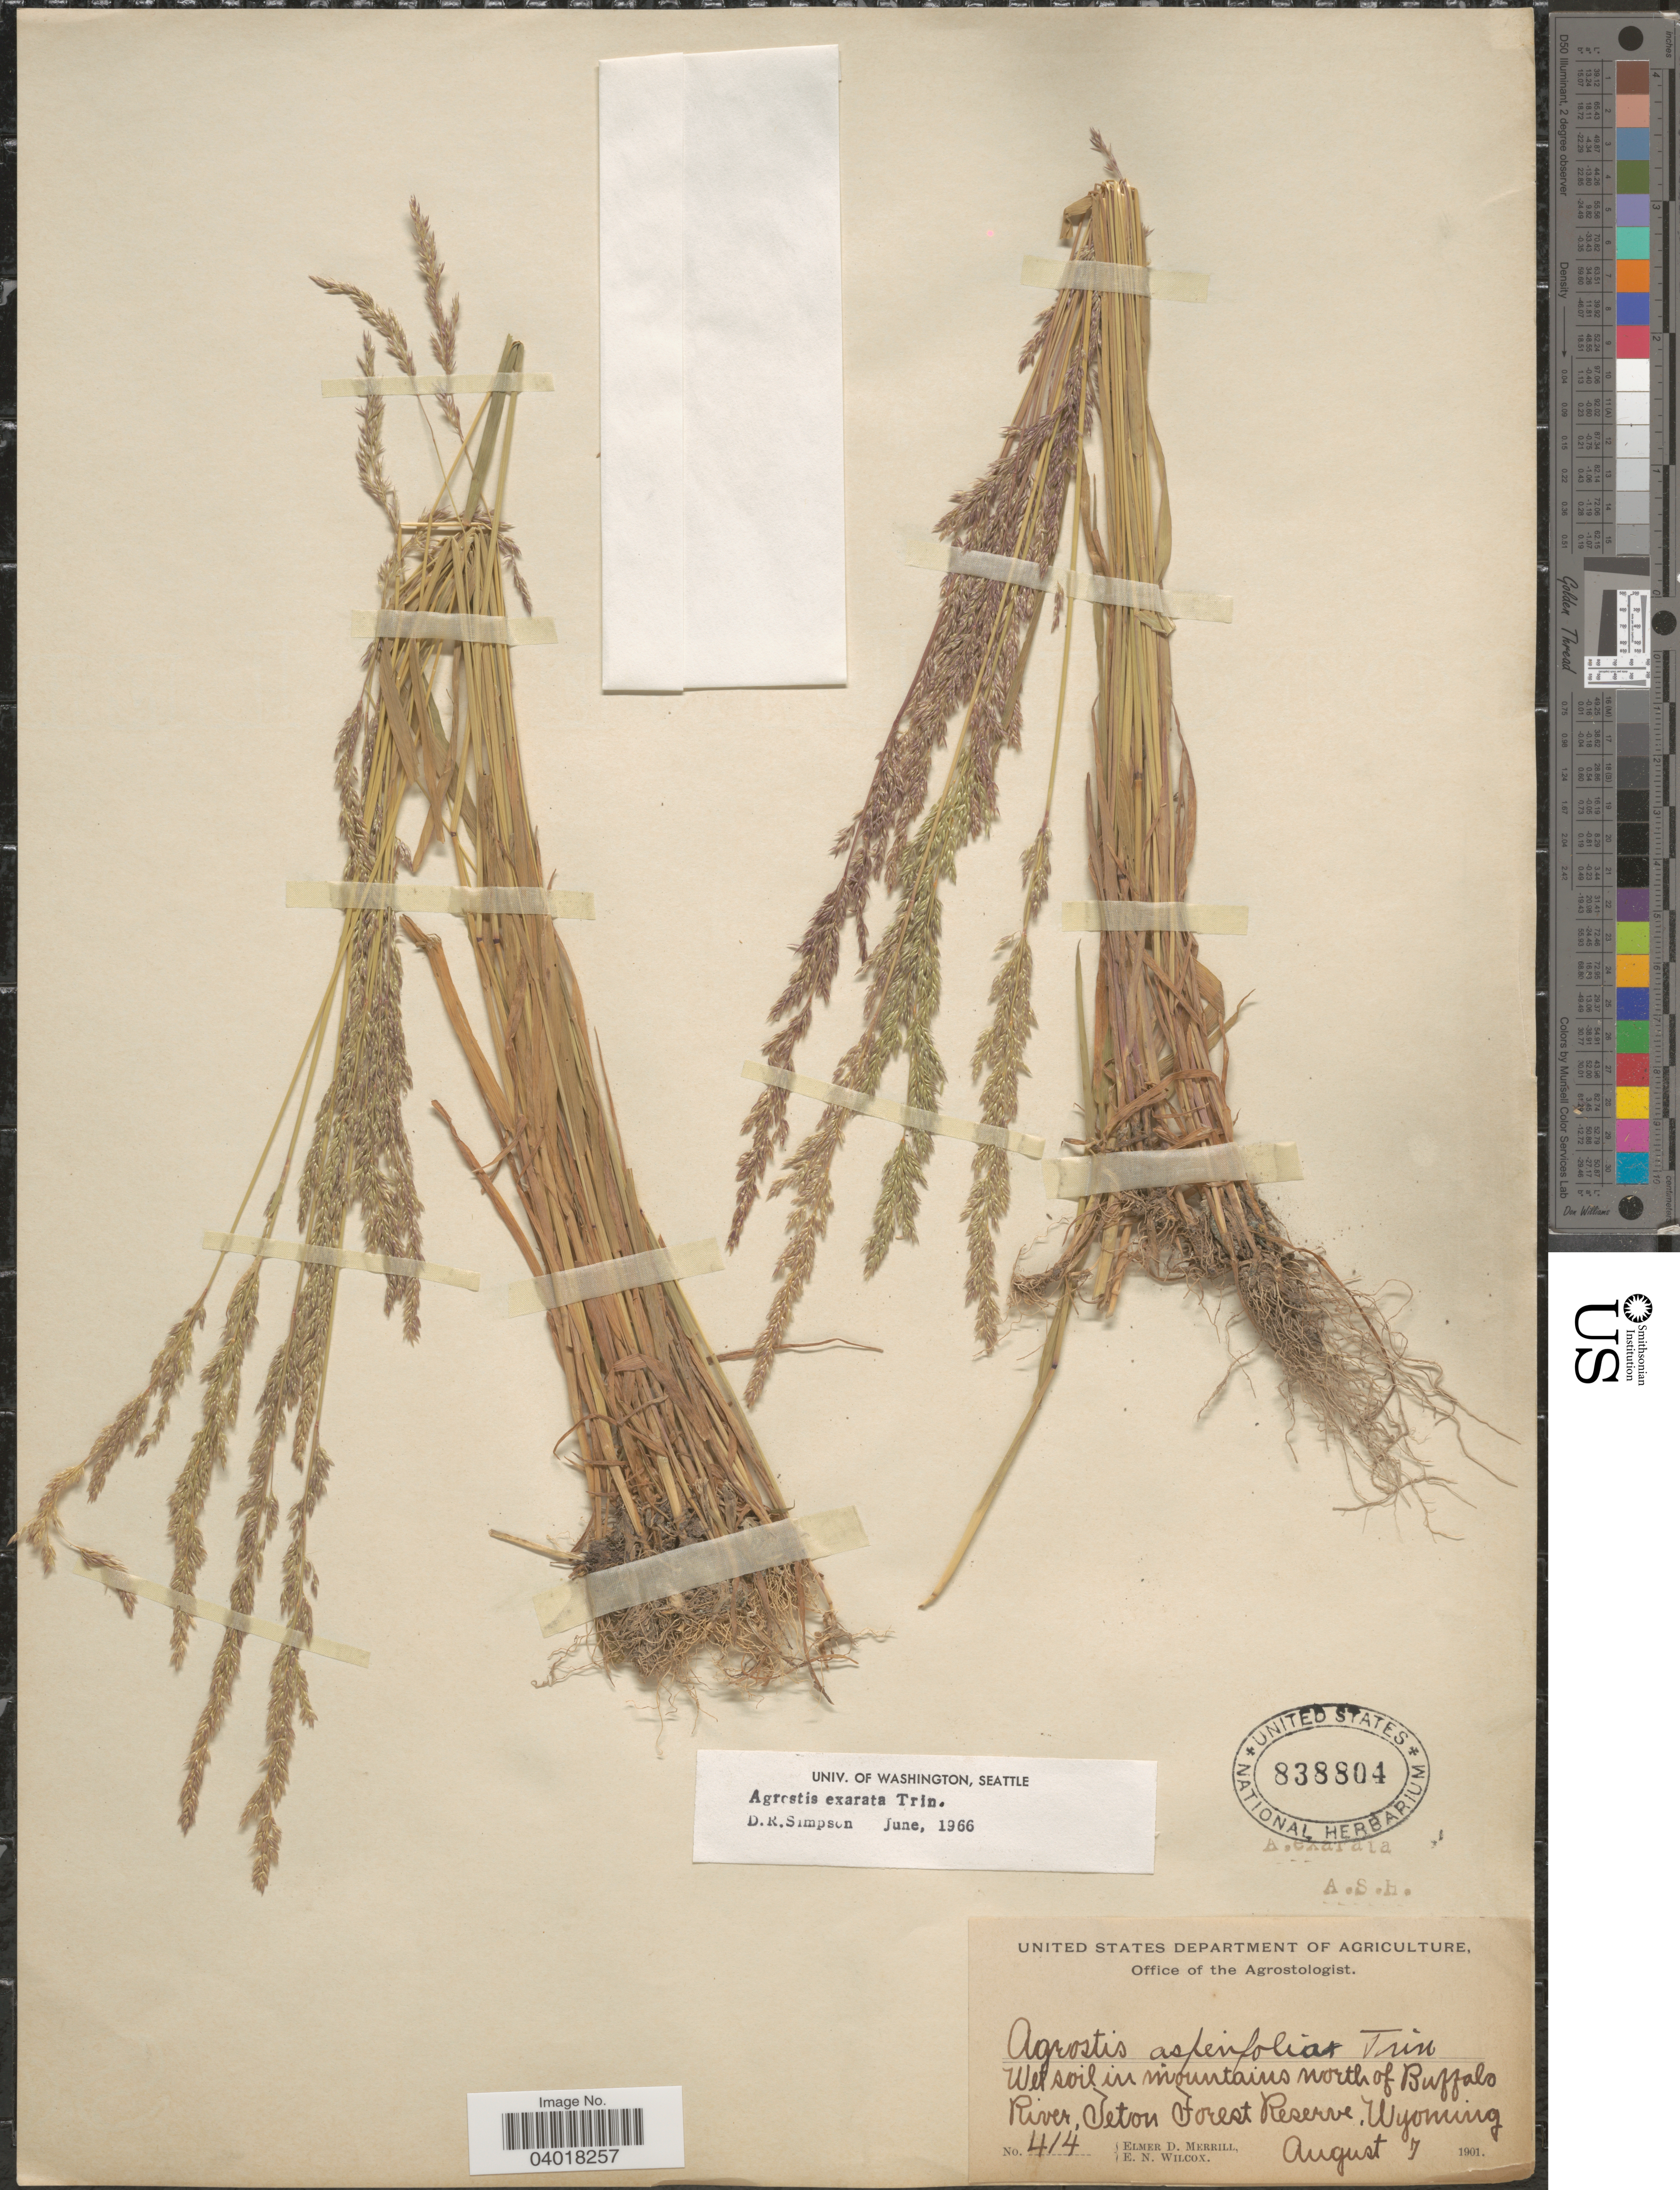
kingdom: Plantae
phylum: Tracheophyta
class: Liliopsida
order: Poales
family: Poaceae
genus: Agrostis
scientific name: Agrostis exarata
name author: Trin.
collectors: E. D. Merrill & E. Wilcox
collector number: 414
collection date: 1901-08-07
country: United States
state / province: Wyoming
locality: Wet soil in mountains north of Buffalo River, Teton Forest Reserve.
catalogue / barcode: US 838804